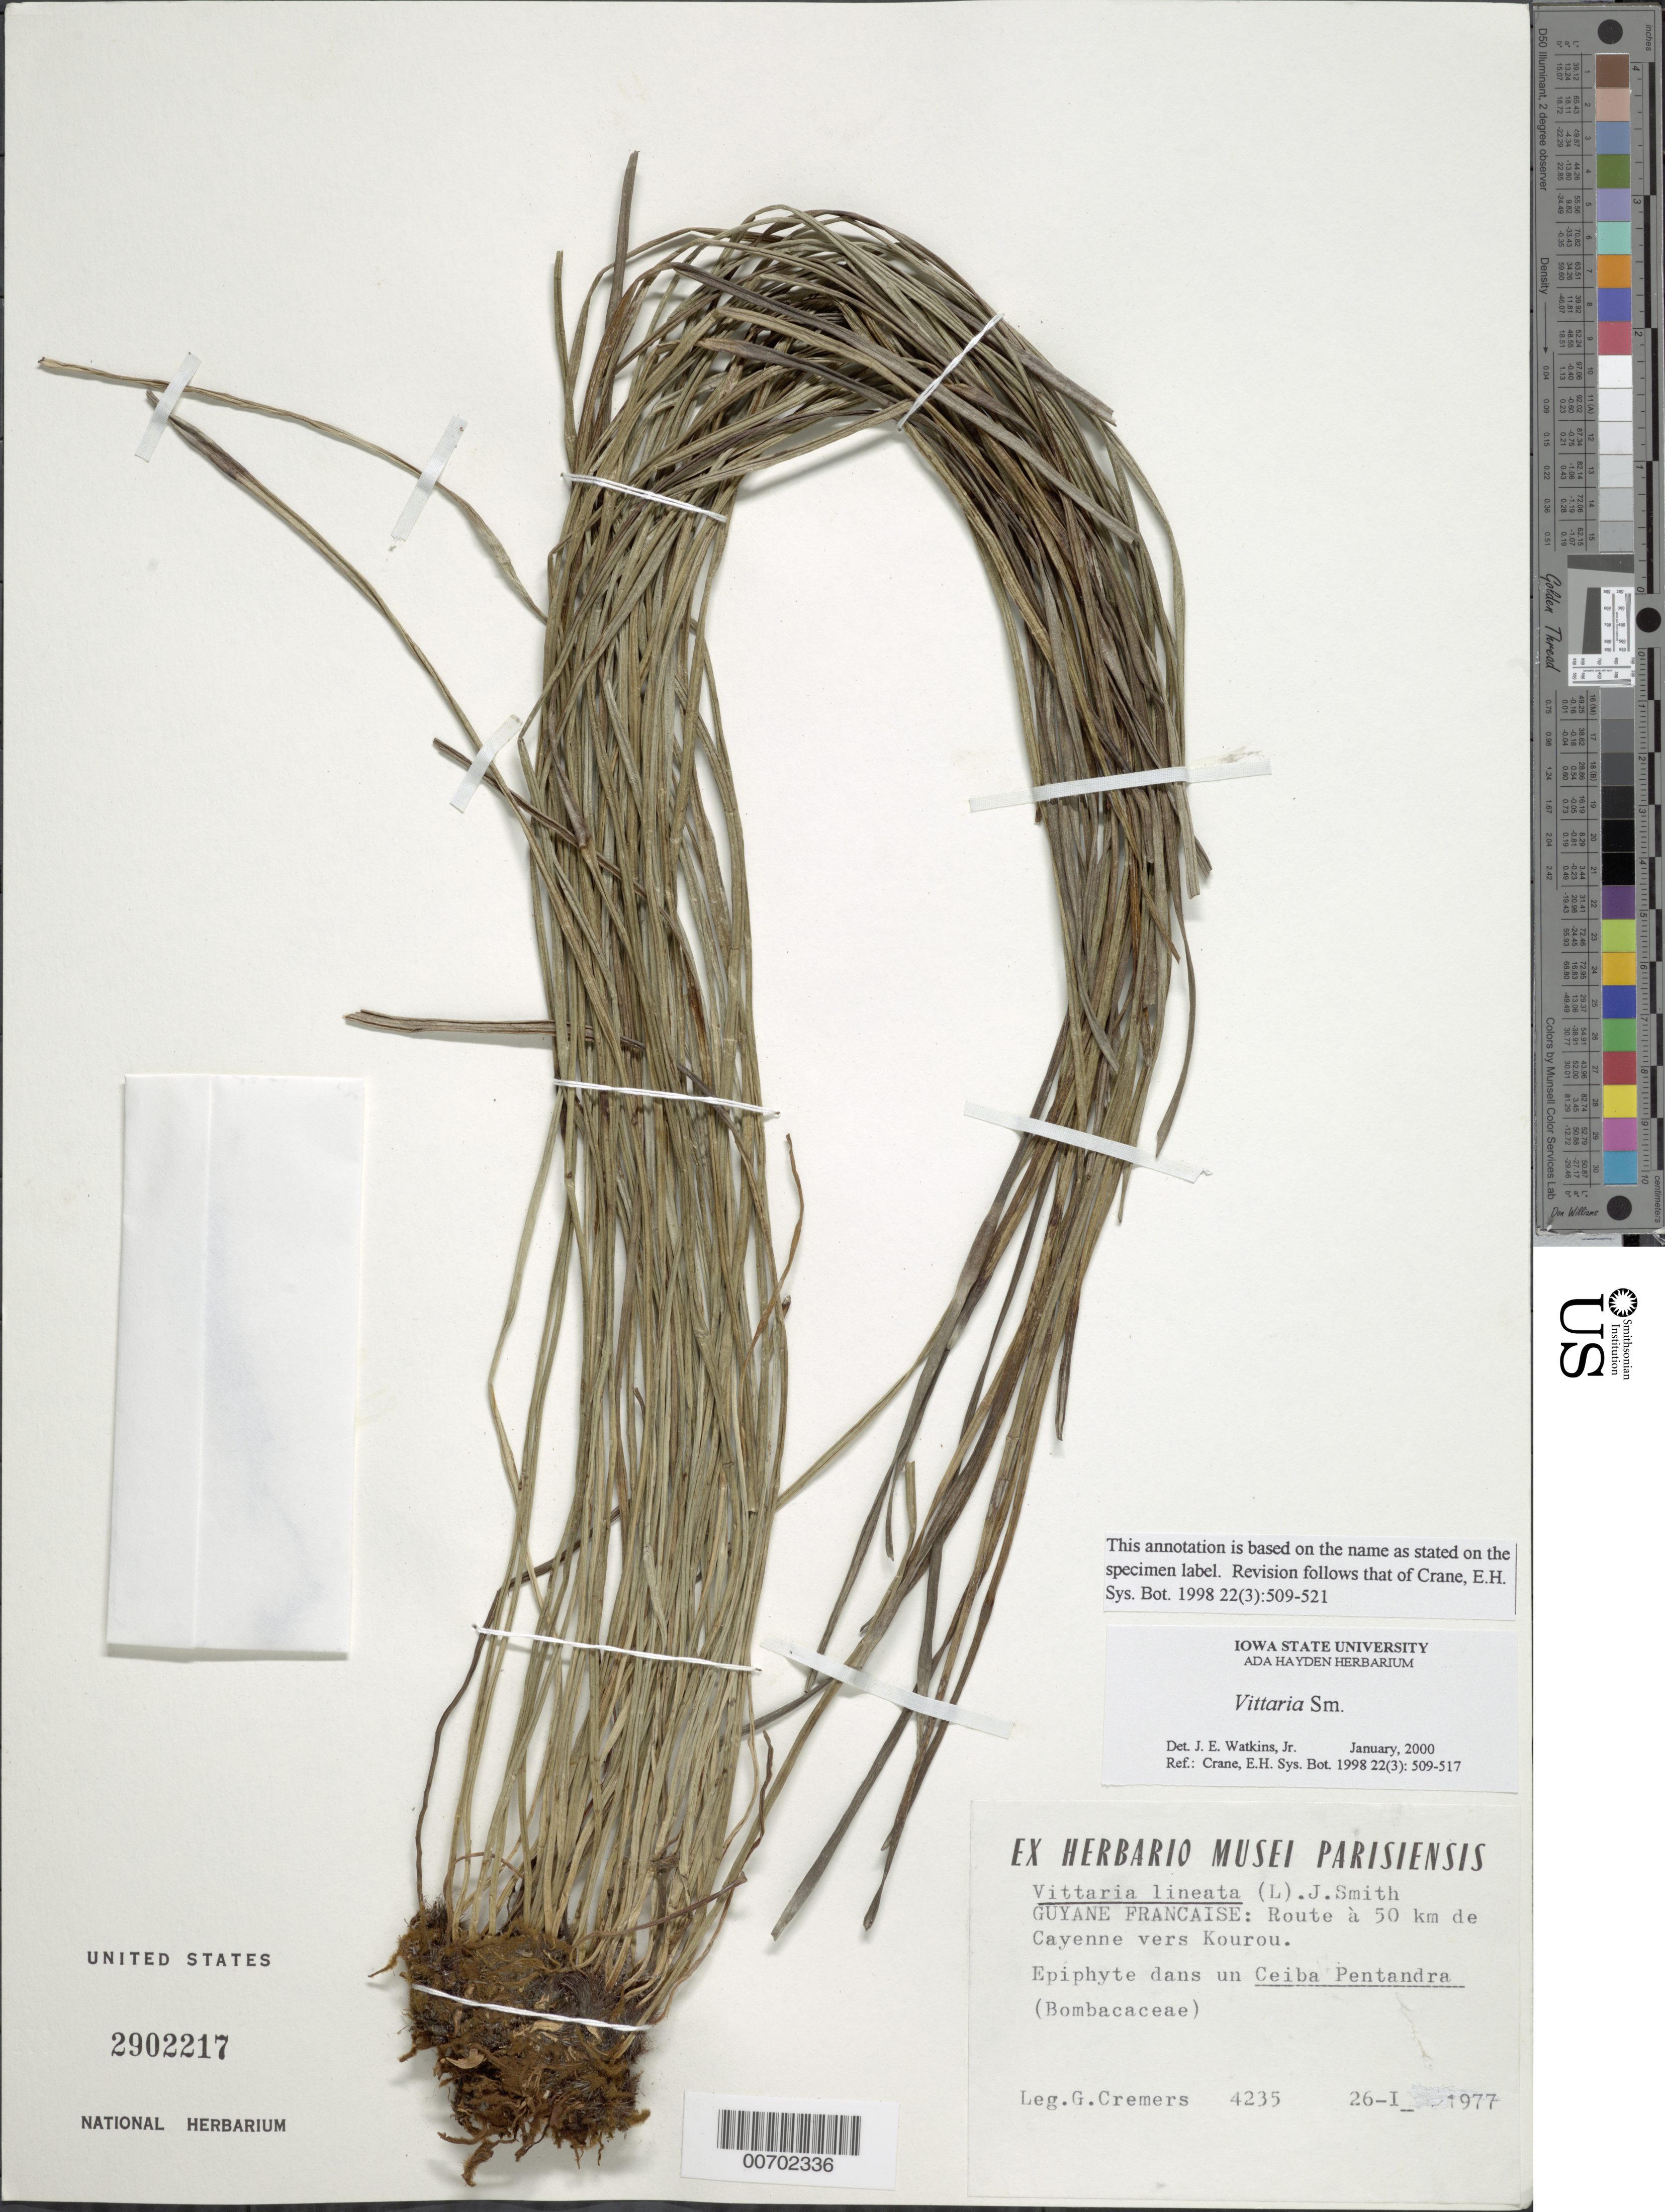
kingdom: Plantae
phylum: Tracheophyta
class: Polypodiopsida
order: Polypodiales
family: Pteridaceae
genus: Vittaria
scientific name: Vittaria lineata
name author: (L.) Sm.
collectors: G. Cremers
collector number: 4235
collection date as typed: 26-Jan-77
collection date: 1977-01-26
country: French Guiana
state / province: Cayenne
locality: Cayenne, 50 km along route to Kourou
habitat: On Ceiba pentandra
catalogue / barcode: US 2902217